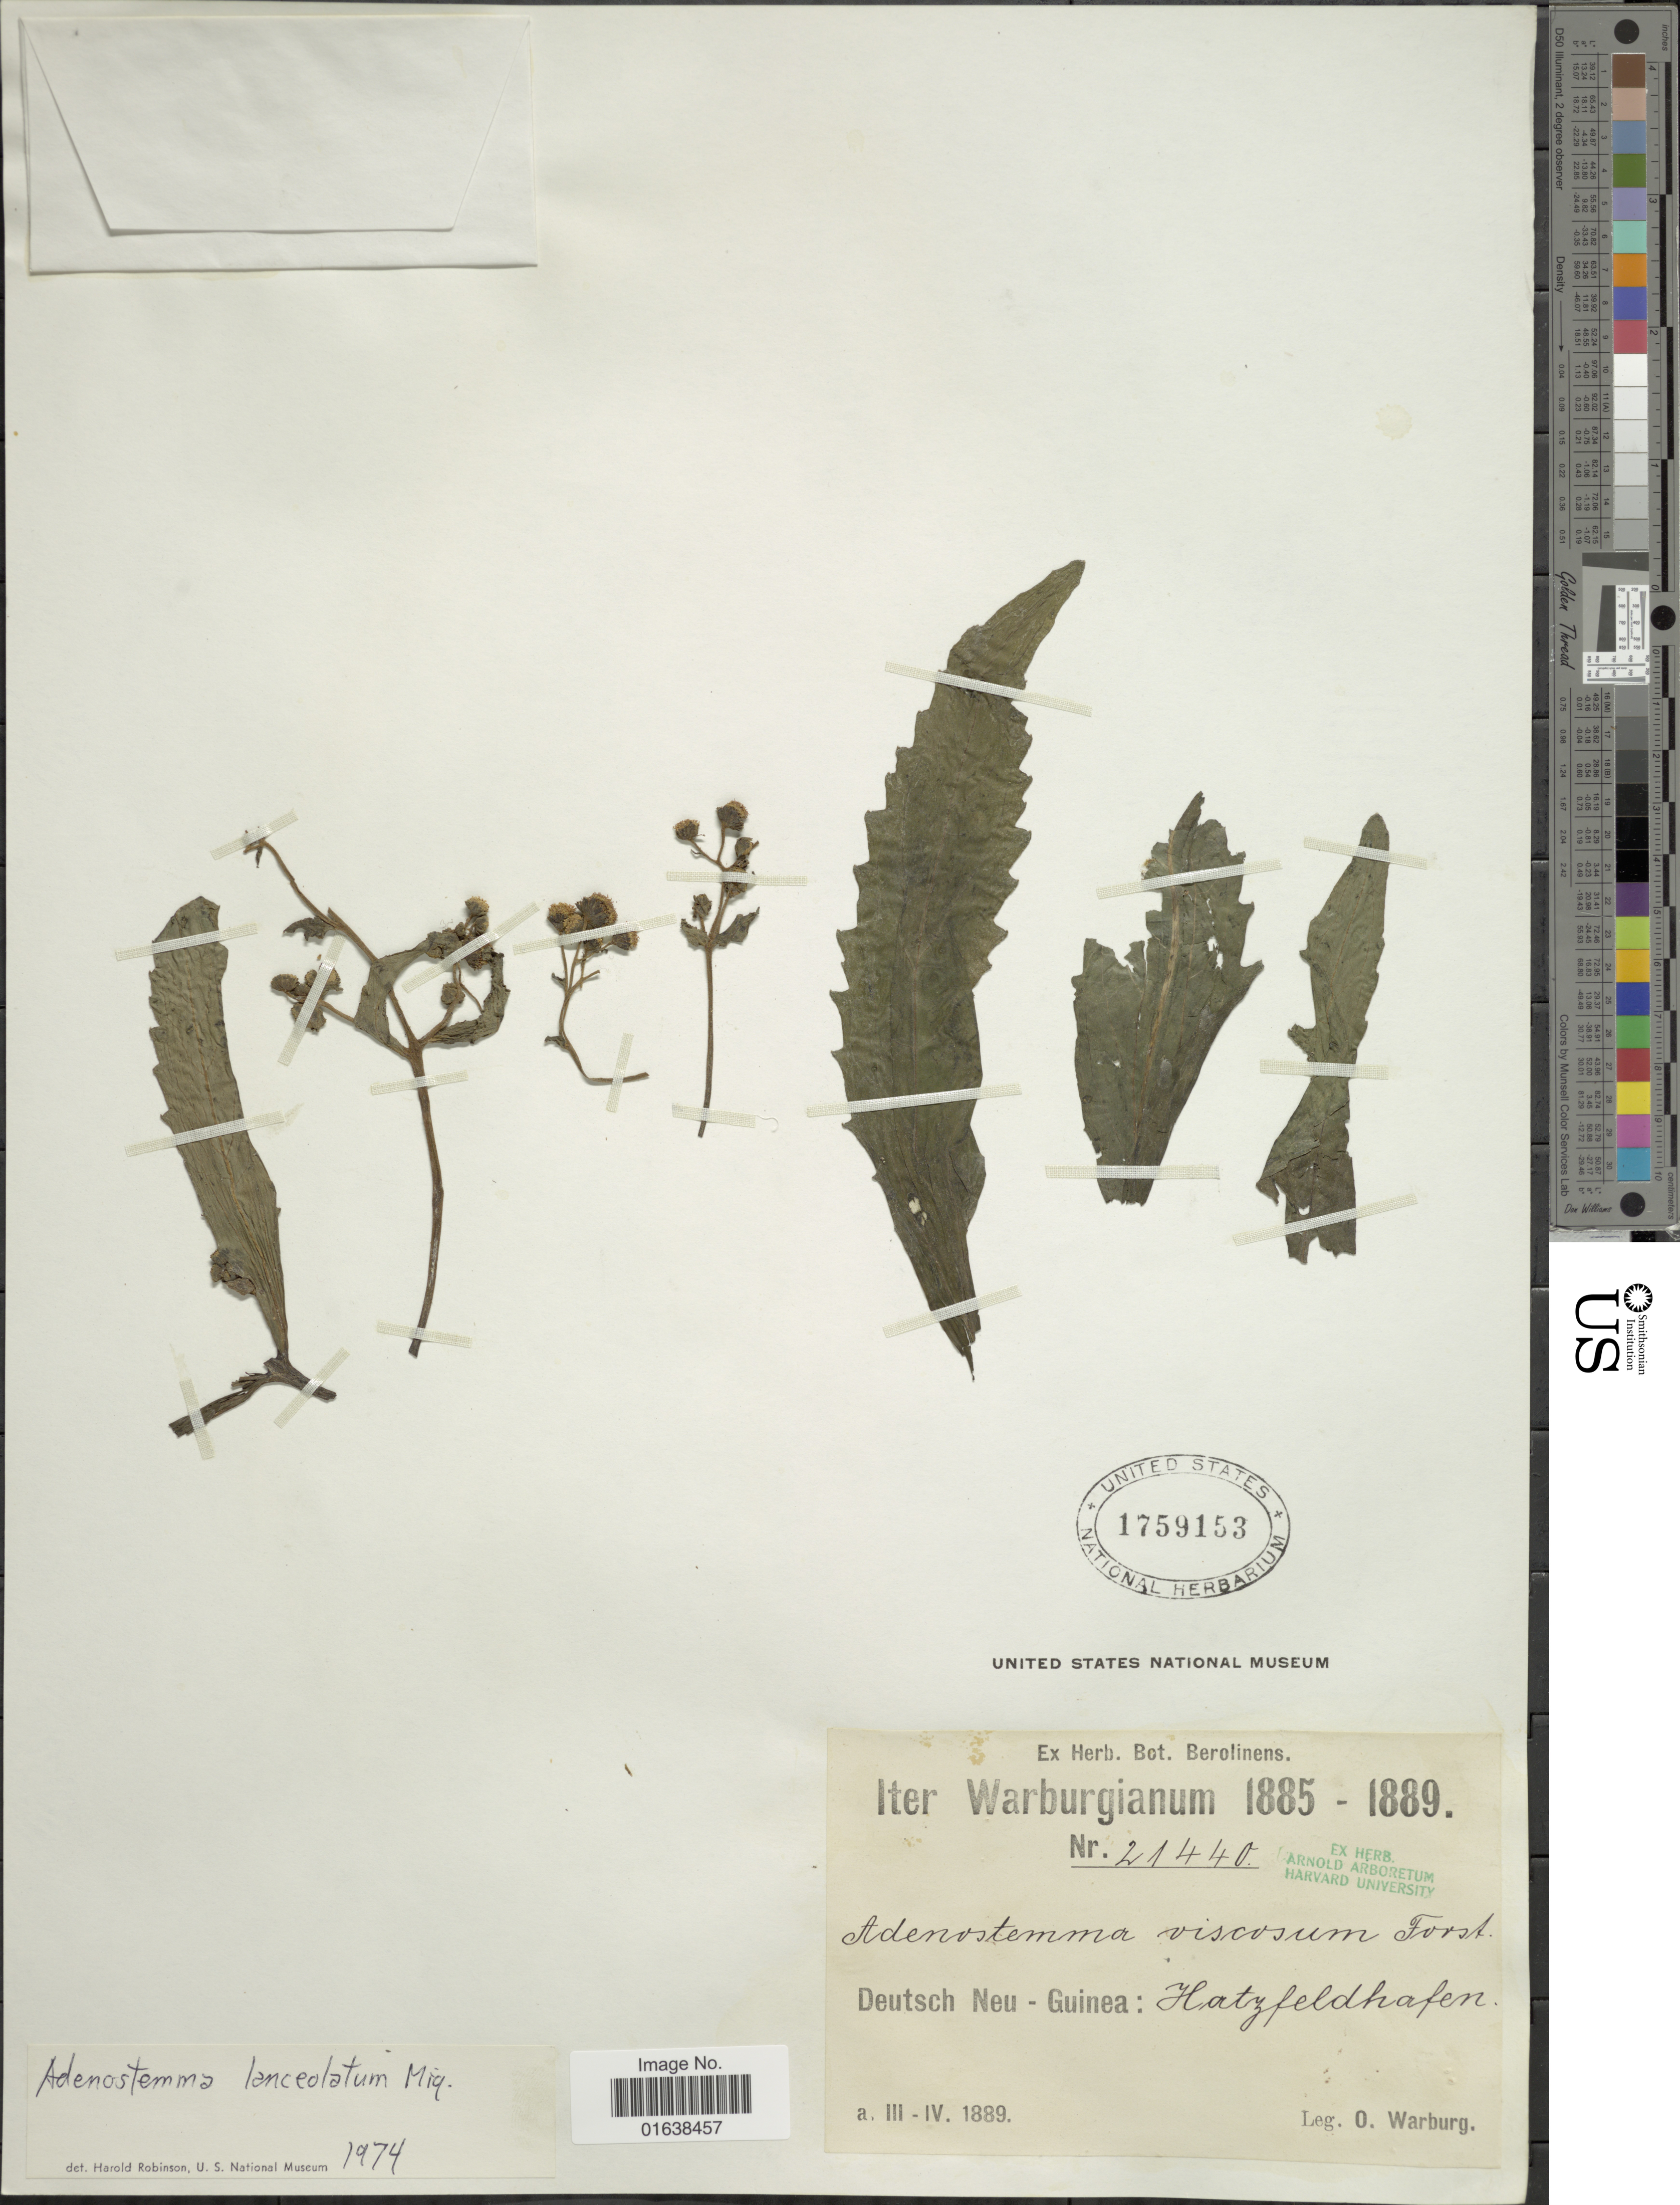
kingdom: Plantae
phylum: Tracheophyta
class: Magnoliopsida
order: Asterales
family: Asteraceae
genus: Adenostemma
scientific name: Adenostemma lanceolatum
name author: Miq.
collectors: O. Warburg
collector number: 21440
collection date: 1889-03/1889-04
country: Indonesia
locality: Deutsch Neu- Guinea: Hatzfeldhafen [interpreted]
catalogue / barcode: US 1759153